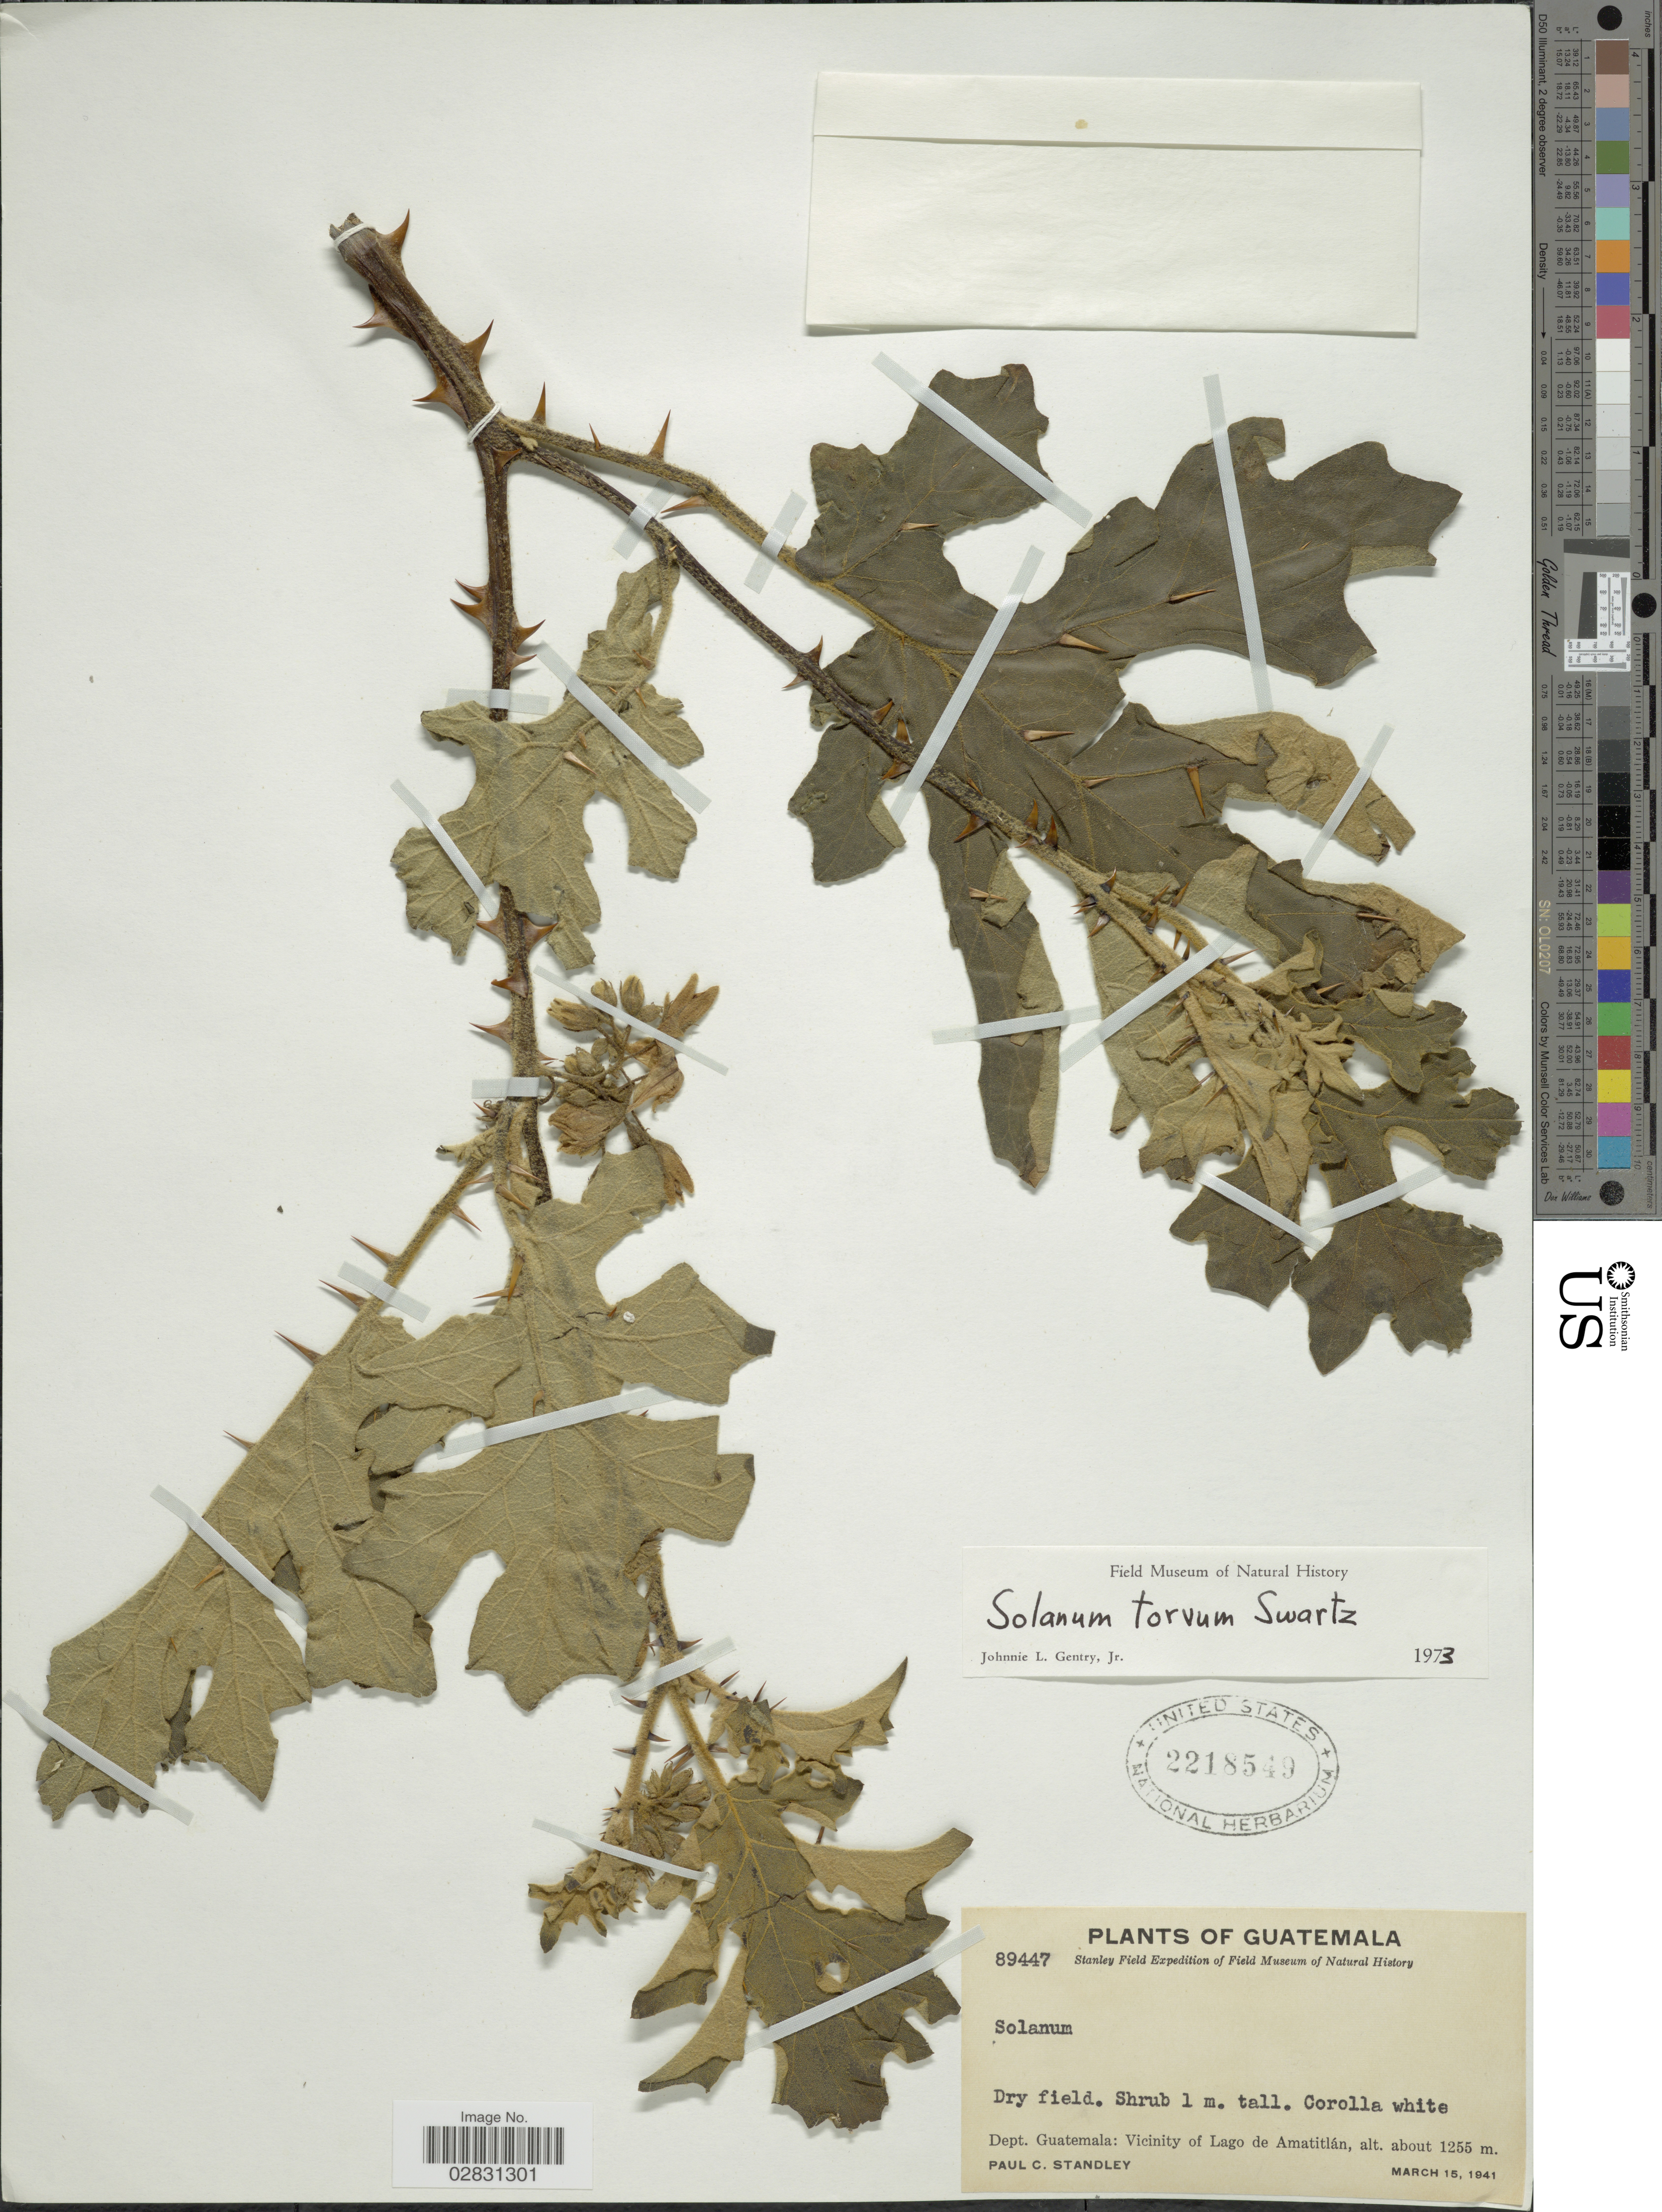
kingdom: Plantae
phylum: Tracheophyta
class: Magnoliopsida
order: Solanales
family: Solanaceae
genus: Solanum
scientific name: Solanum torvum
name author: Sw.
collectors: P. C. Standley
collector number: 89447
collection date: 1941-03-15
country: Guatemala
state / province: Guatemala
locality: Dept. Guatemala: Vicinity of Lago de Amatitlán.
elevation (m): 1255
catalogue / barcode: US 2218549